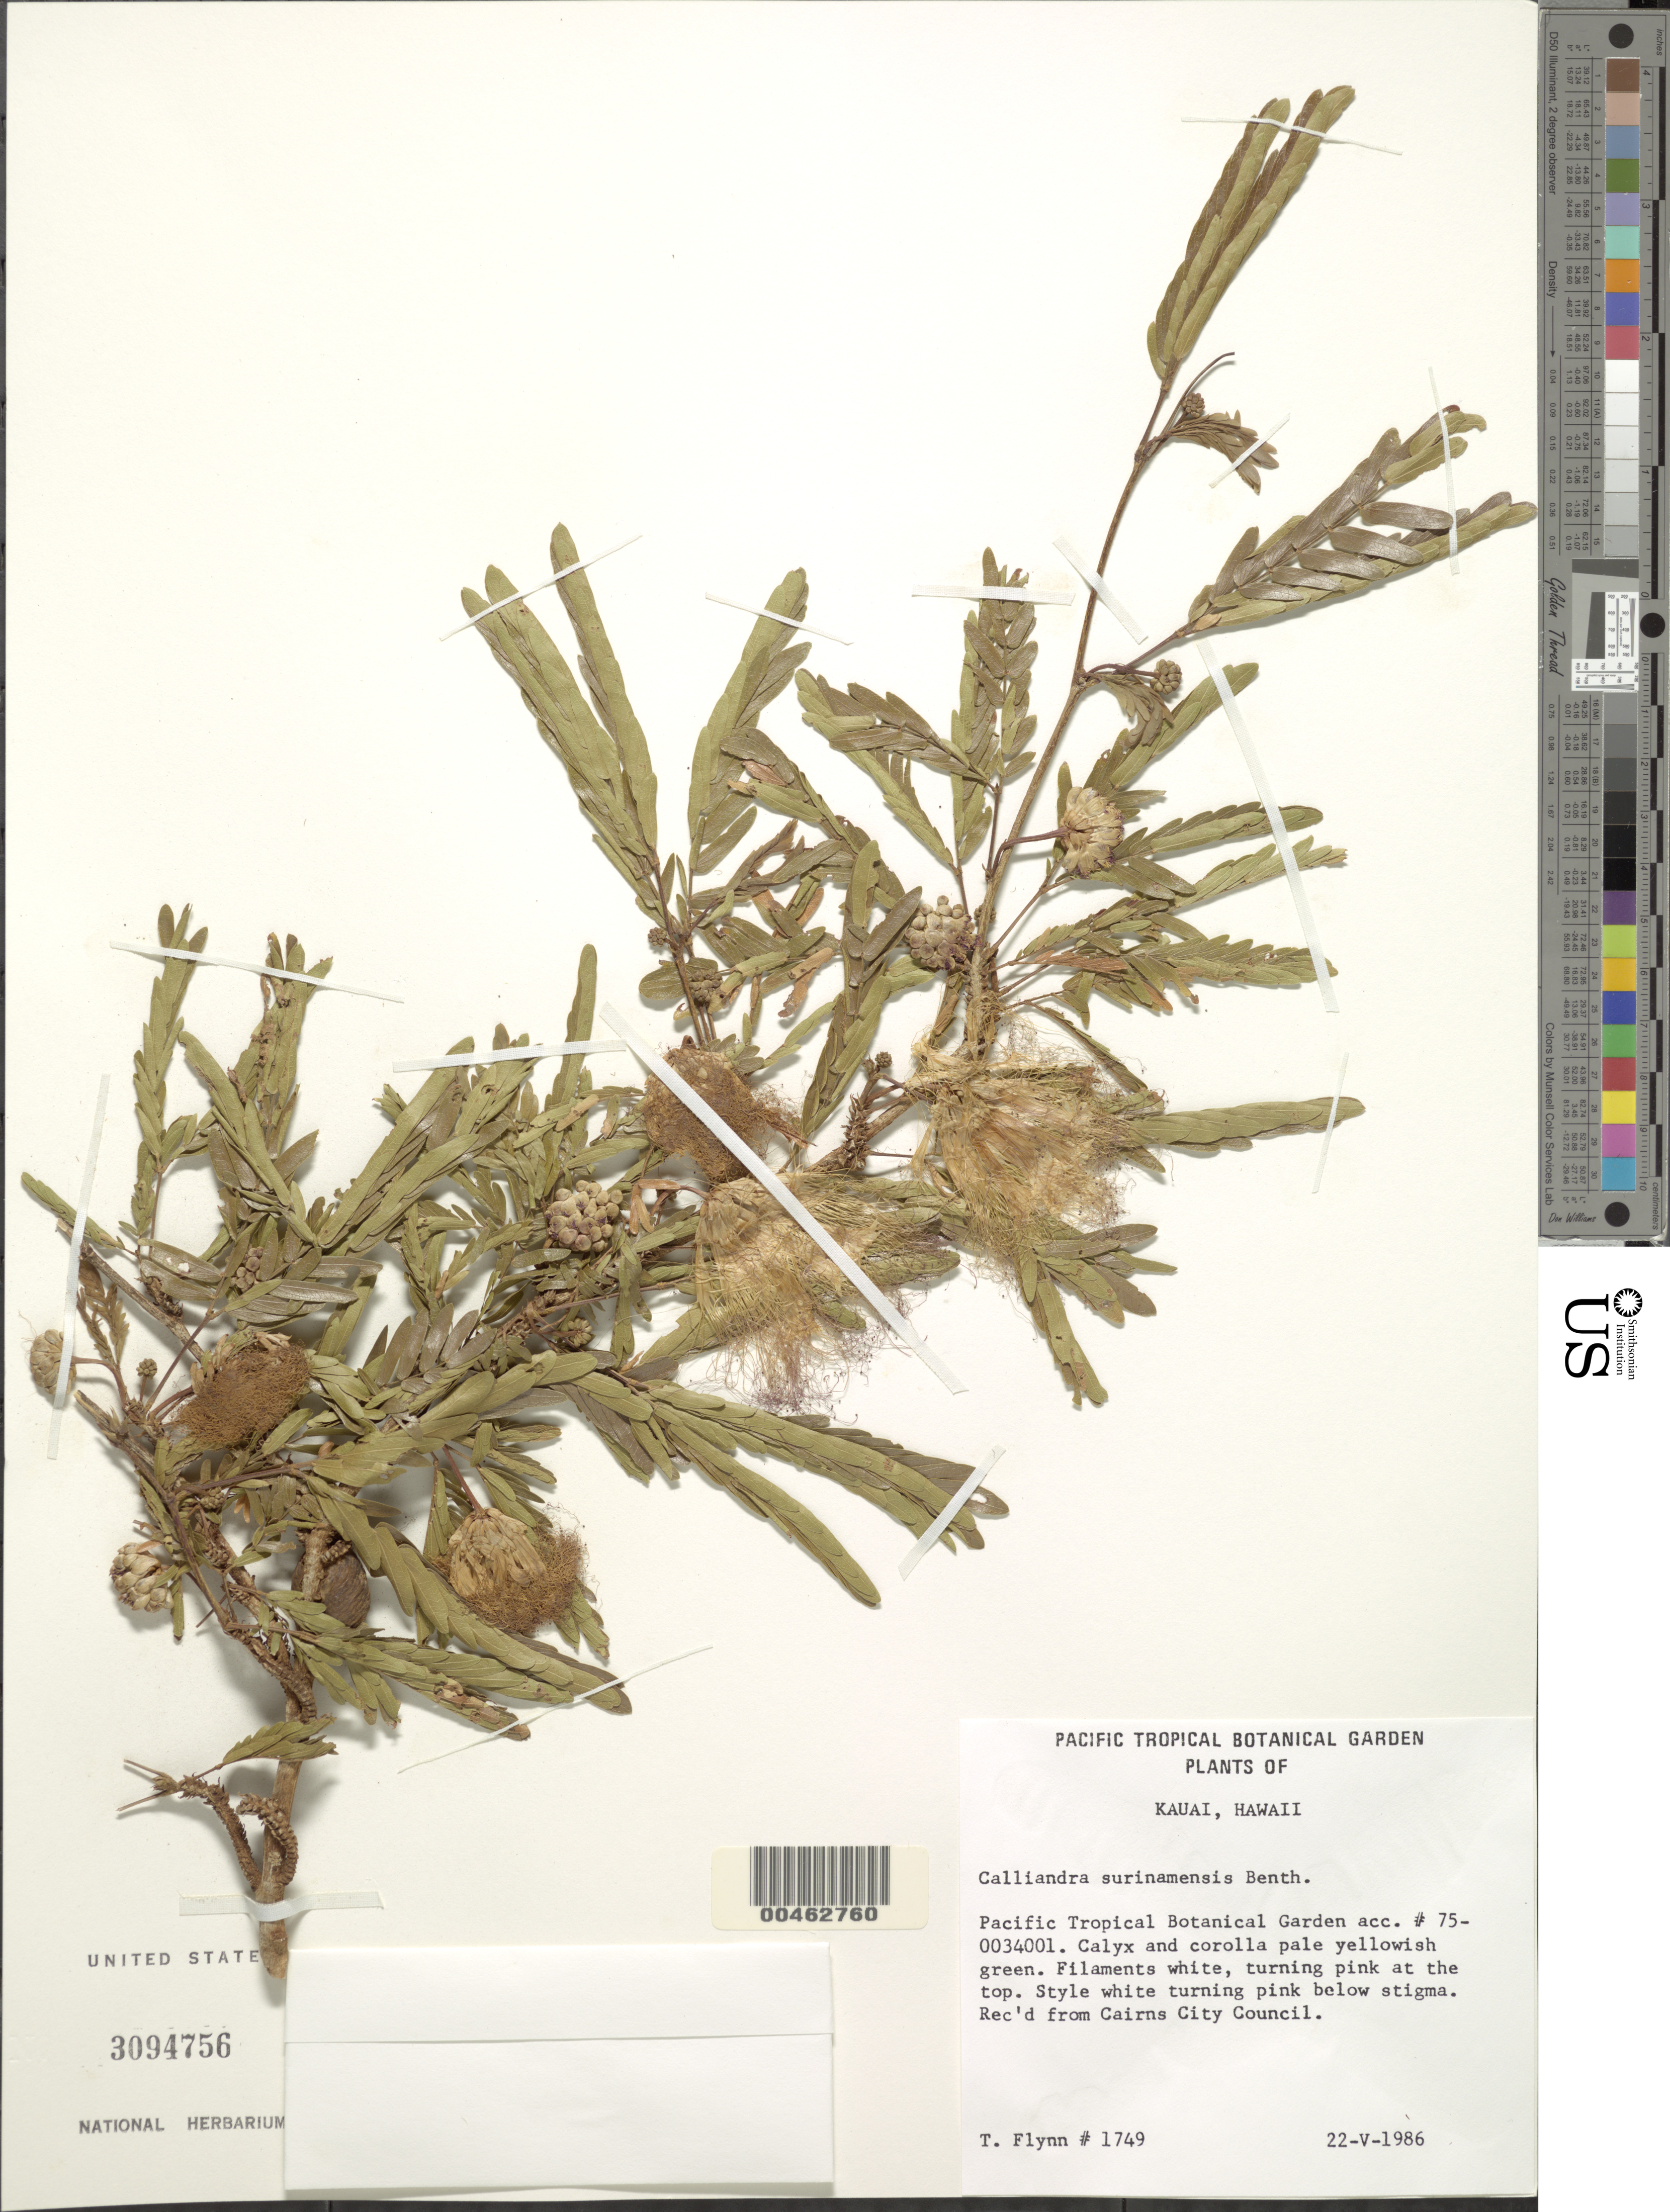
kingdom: Plantae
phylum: Tracheophyta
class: Magnoliopsida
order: Fabales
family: Fabaceae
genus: Calliandra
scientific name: Calliandra surinamensis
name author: Benth.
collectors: T. W. Flynn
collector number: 1749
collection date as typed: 22 May 1986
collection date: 1986-05-22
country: United States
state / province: Hawaii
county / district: Kauai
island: Kaua'i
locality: Pacific Tropical Botanical Garden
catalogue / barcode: US 3094756